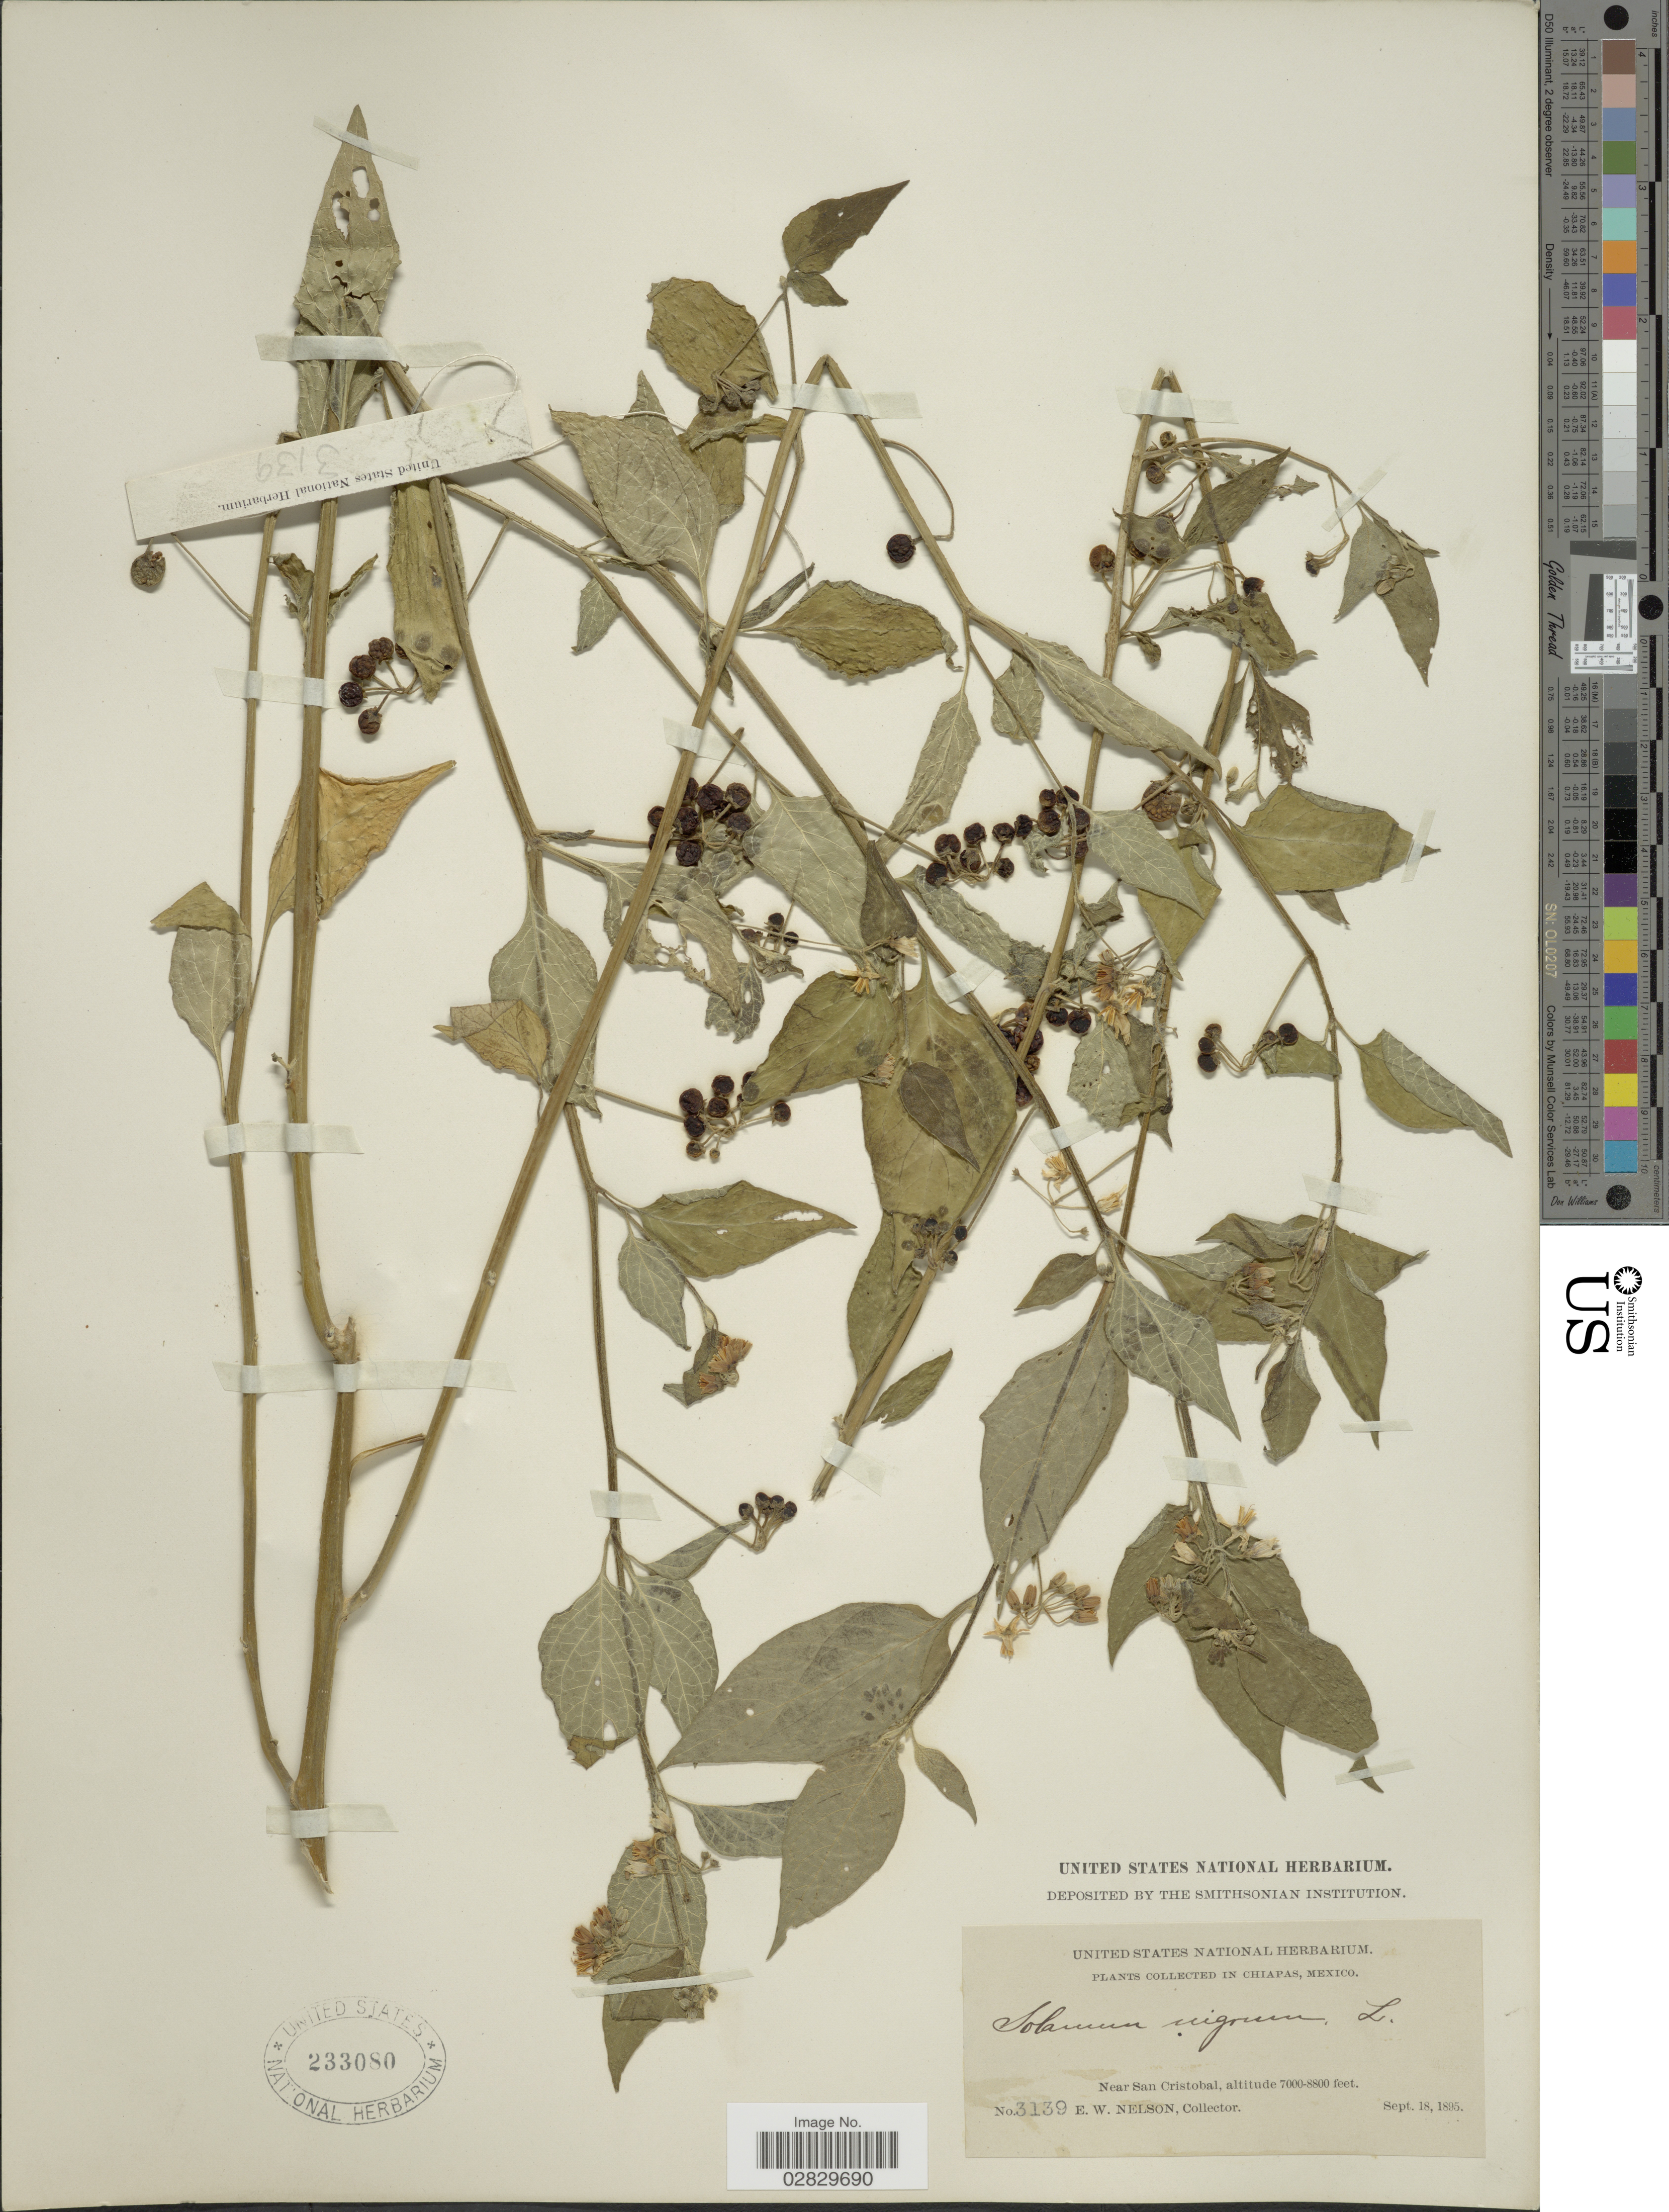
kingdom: Plantae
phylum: Tracheophyta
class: Magnoliopsida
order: Solanales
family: Solanaceae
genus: Solanum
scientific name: Solanum douglasii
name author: Dunal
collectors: E. W. Nelson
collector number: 3139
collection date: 1895-09-18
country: Mexico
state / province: Chiapas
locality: Near San Cristobal.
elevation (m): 2134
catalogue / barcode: US 233080